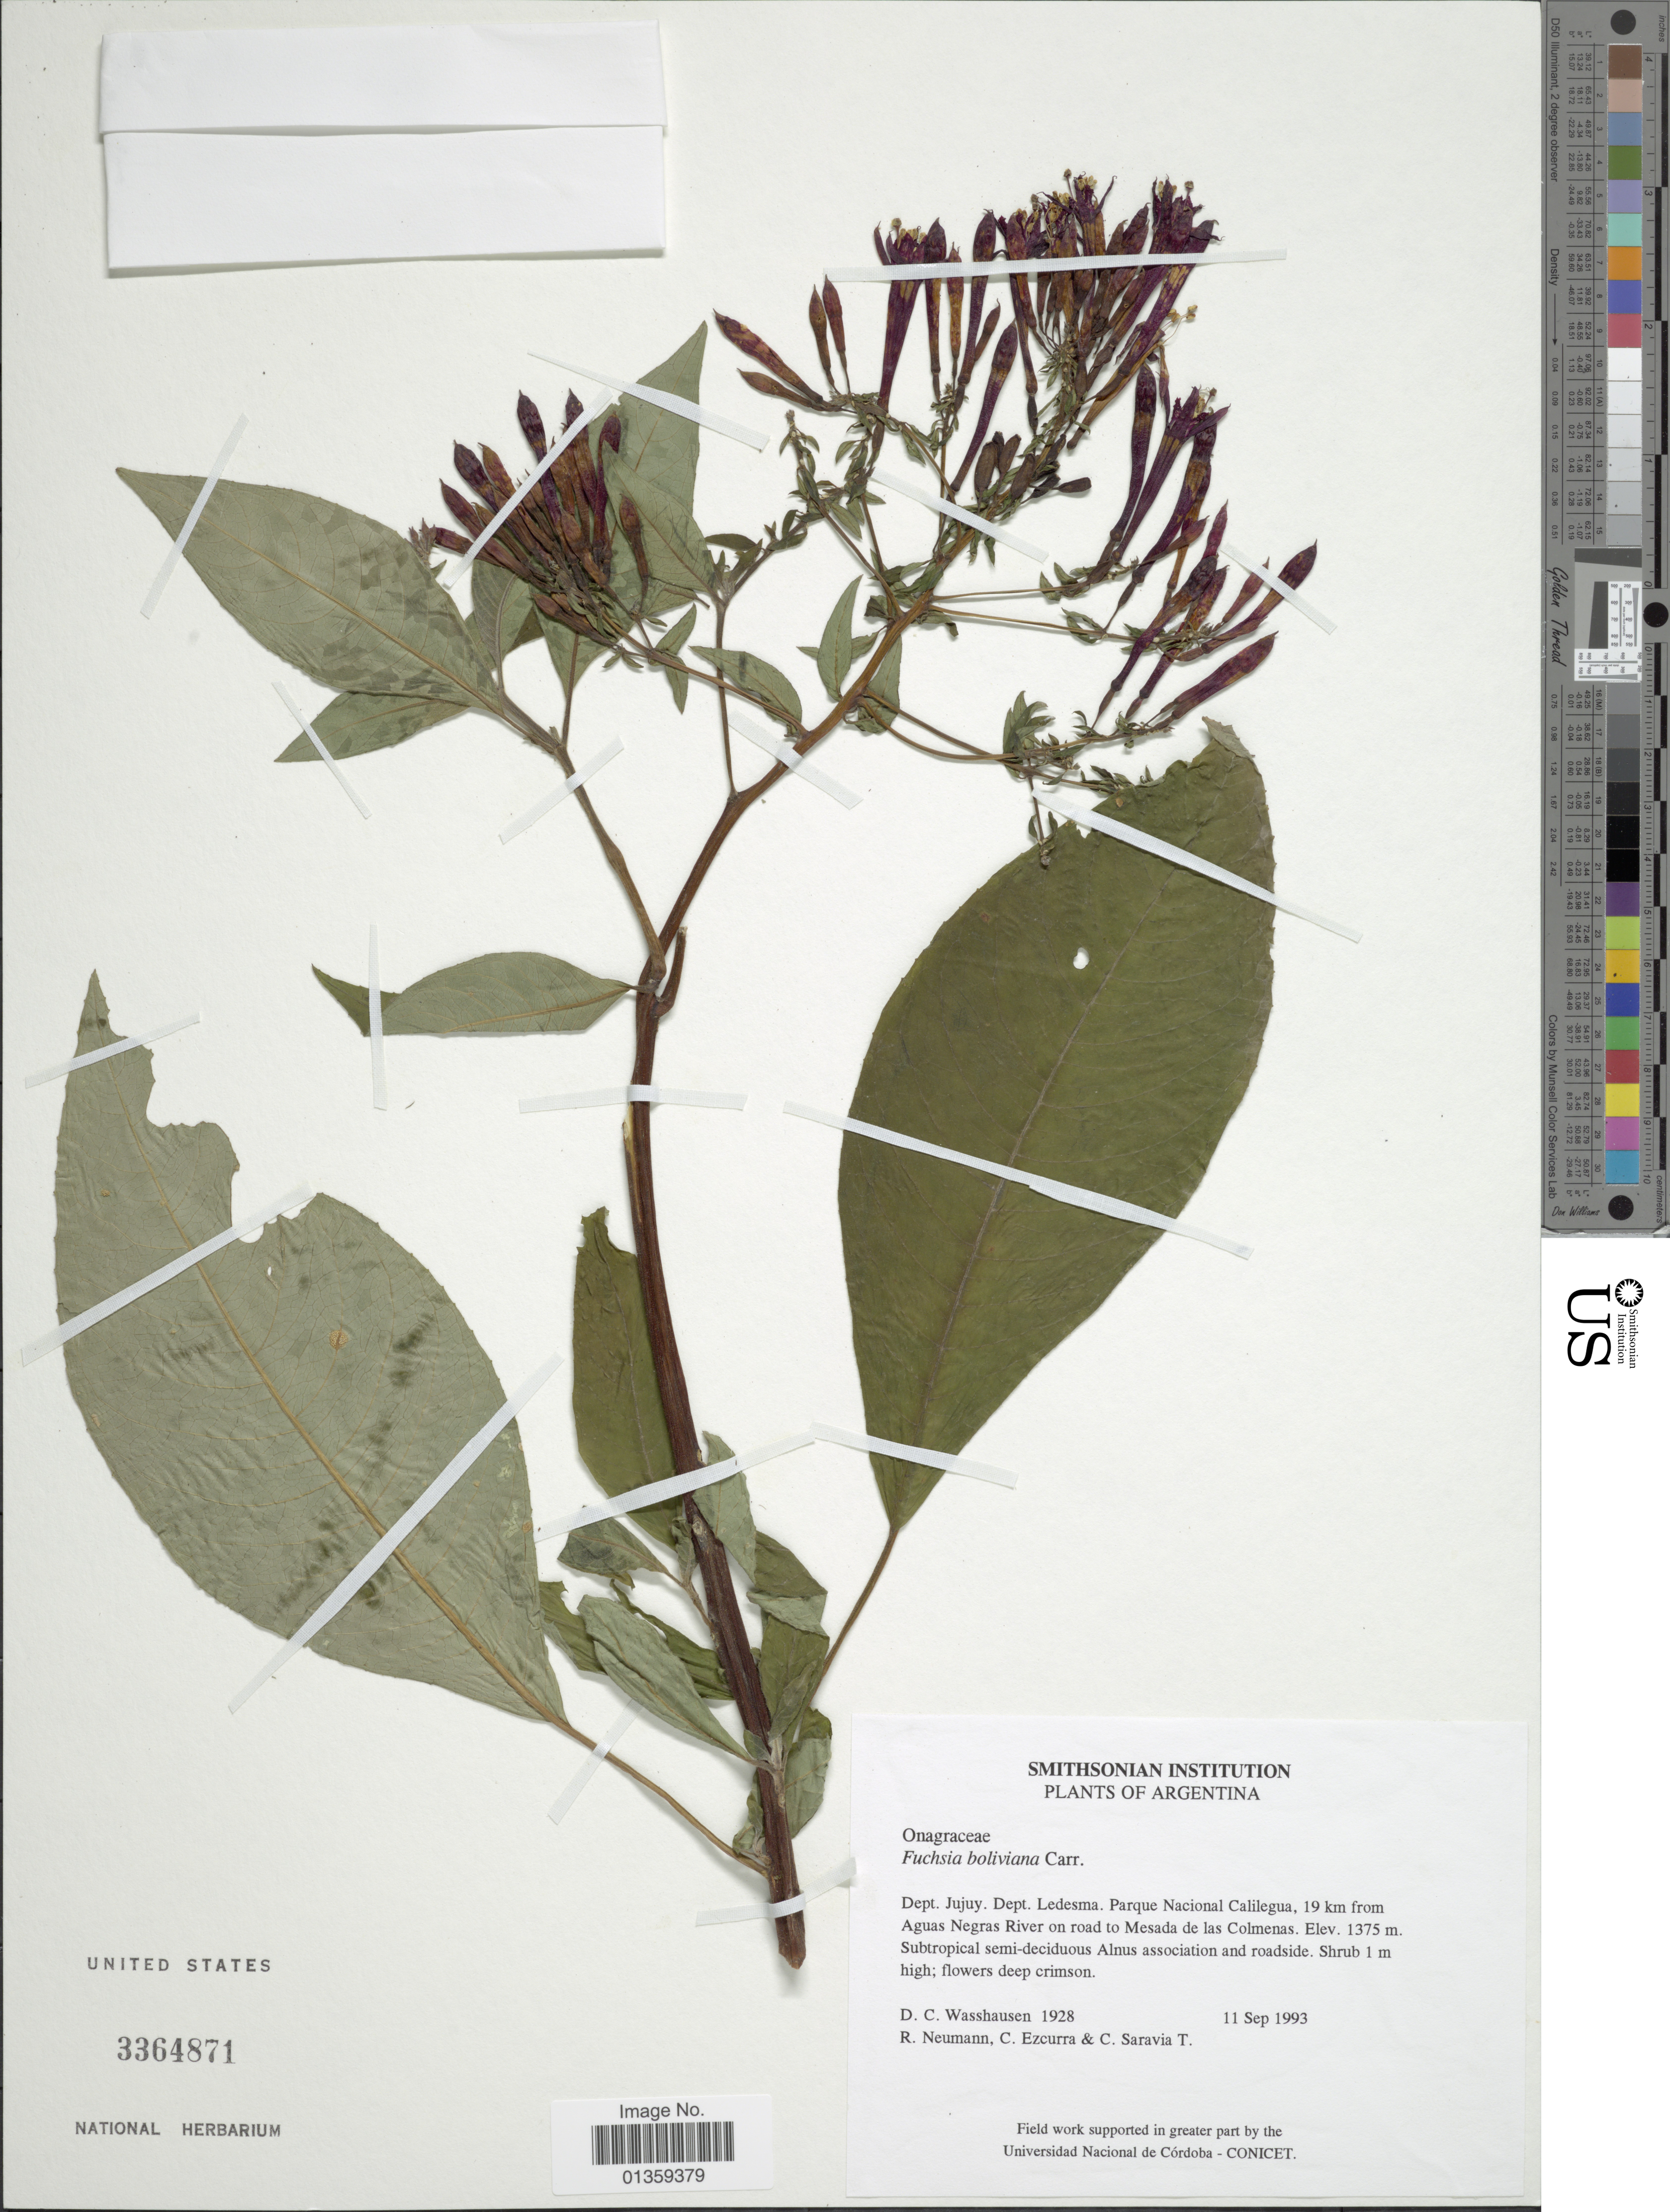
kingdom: Plantae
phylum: Tracheophyta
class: Magnoliopsida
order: Myrtales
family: Onagraceae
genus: Fuchsia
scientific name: Fuchsia boliviana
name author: Carrière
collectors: D. C. Wasshausen, R. Neumann, C. Ezcurra & C. Saravia T.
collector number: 1928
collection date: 1993-09-11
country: Argentina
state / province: Jujuy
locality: Dept. Ledesma. Parque Nacional Calilegua, 19 km from Aguas Negras River on road to Mesada de las Colmenas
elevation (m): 1375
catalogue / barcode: US 3364871